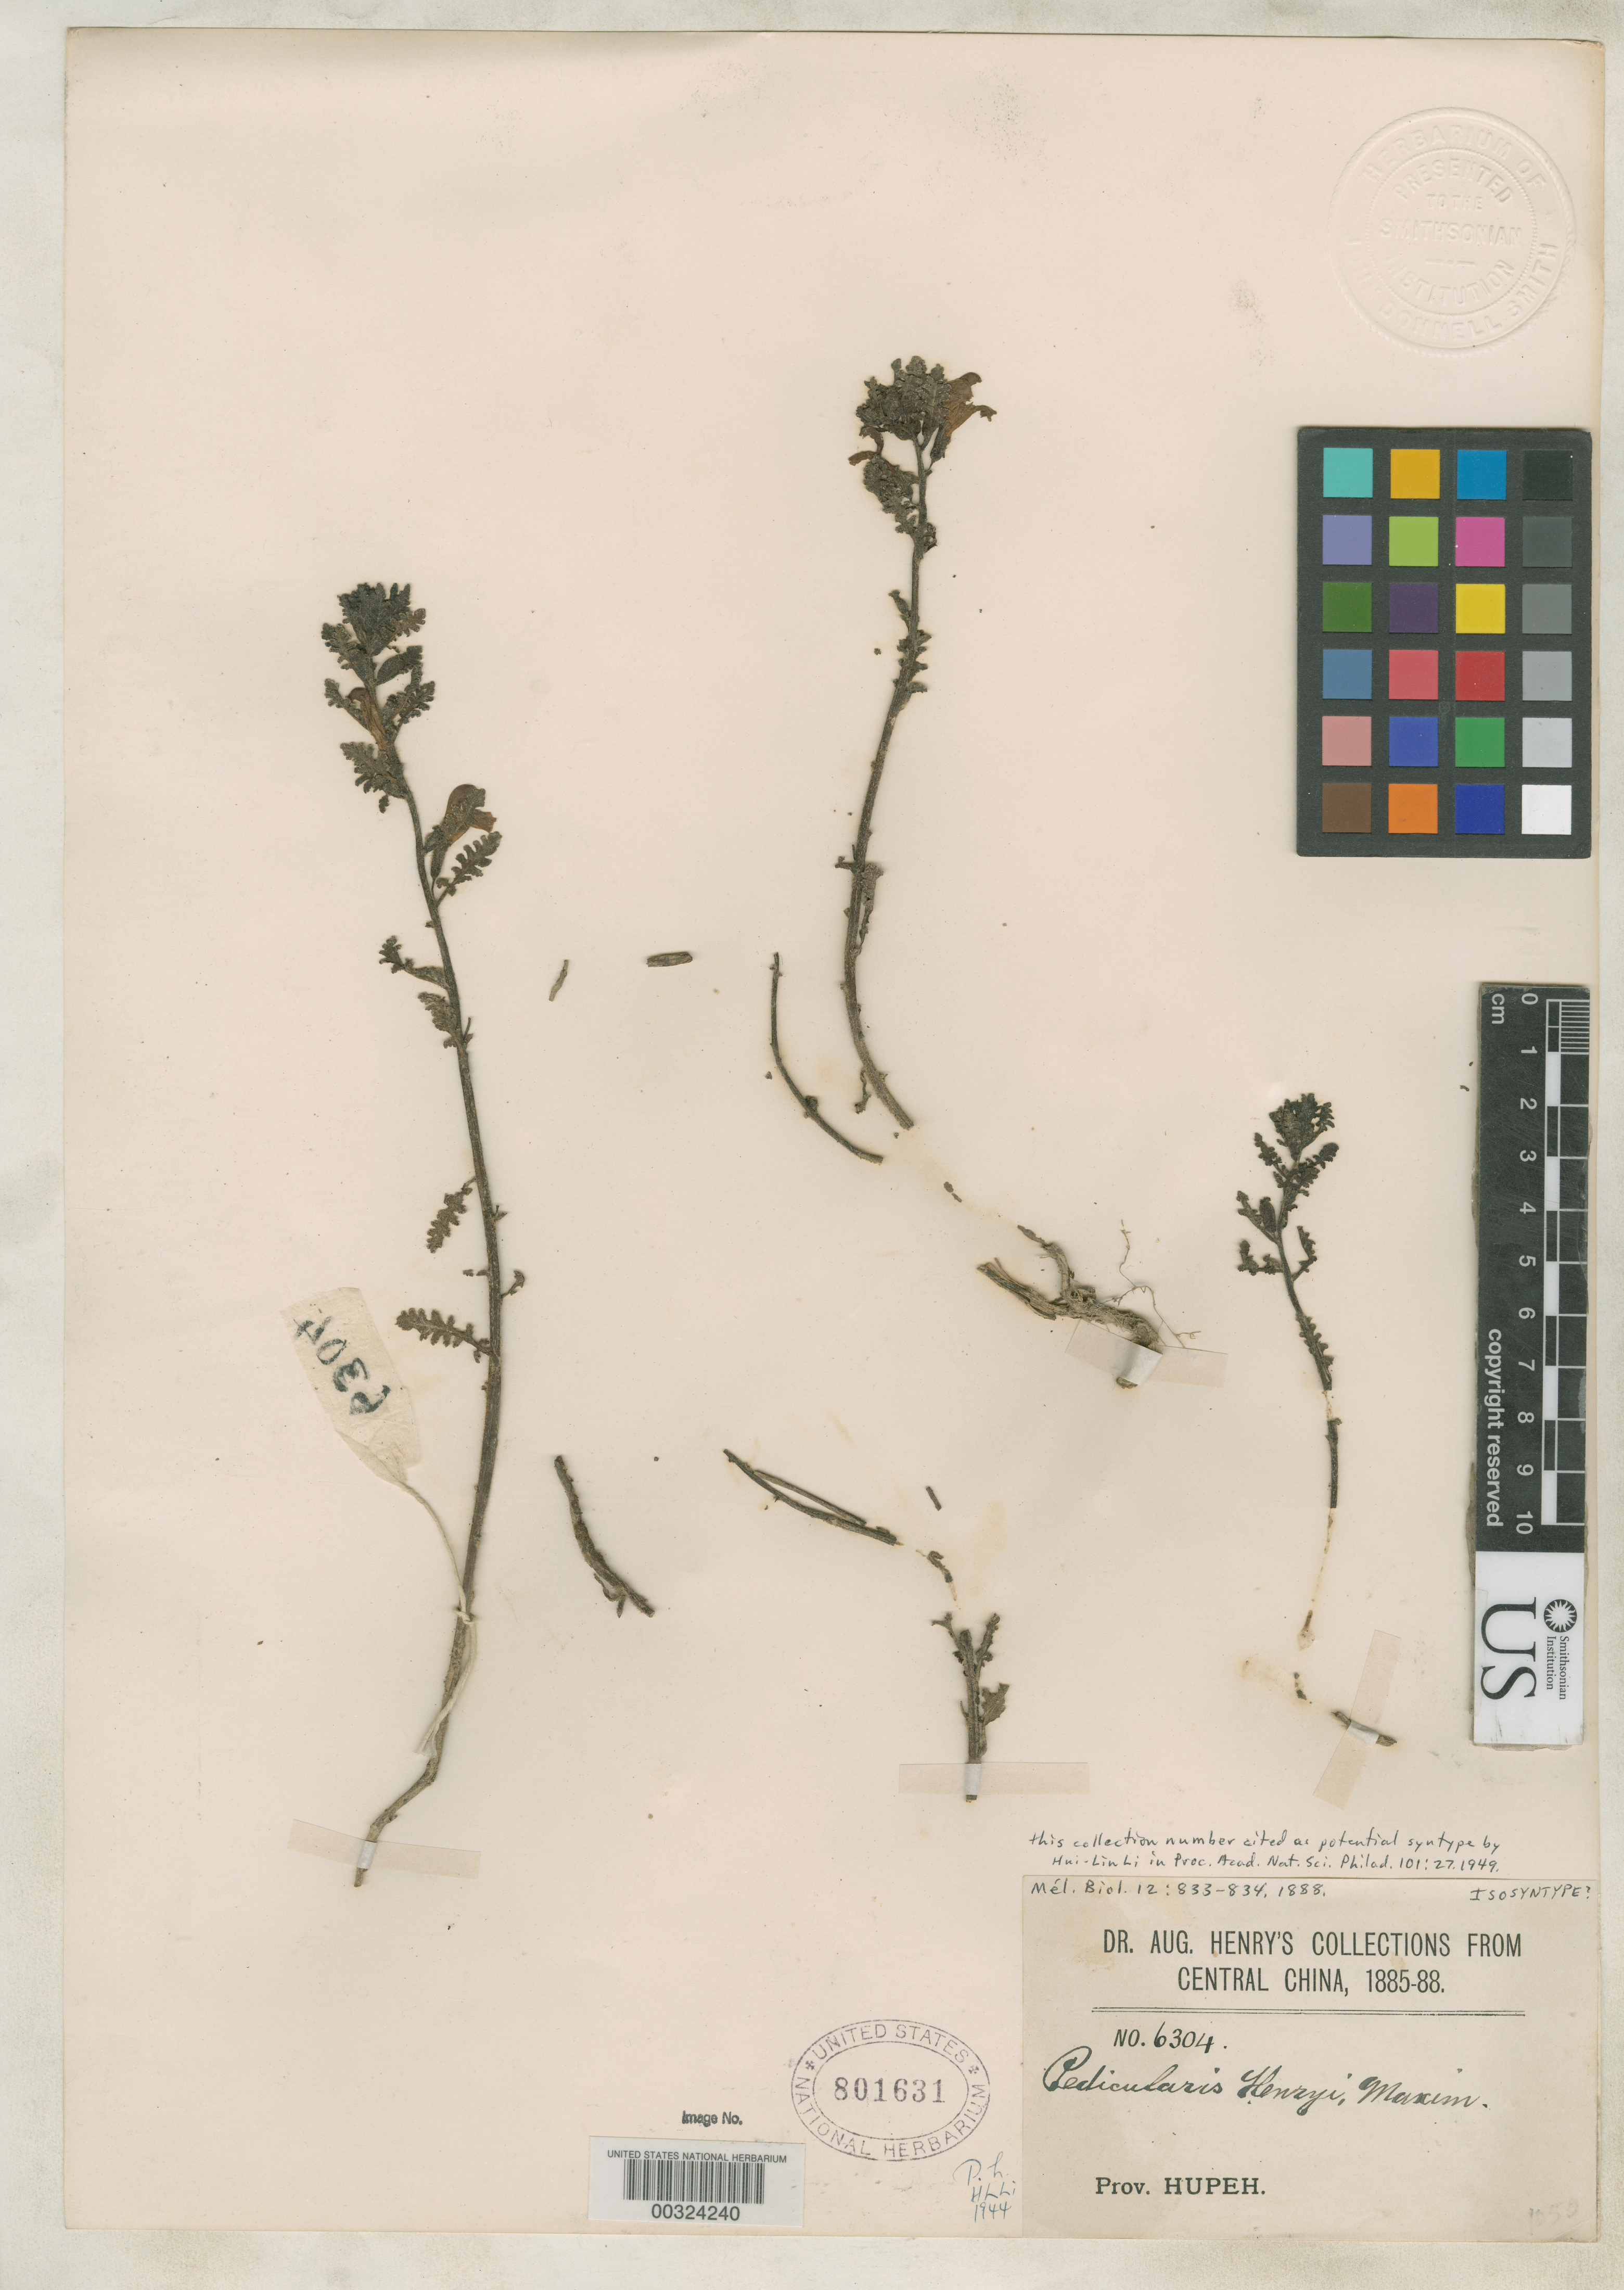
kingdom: Plantae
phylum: Tracheophyta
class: Magnoliopsida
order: Lamiales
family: Orobanchaceae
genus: Pedicularis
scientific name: Pedicularis henryi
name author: Maxim.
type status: Isosyntype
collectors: A. Henry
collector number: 6304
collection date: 1885/1888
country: China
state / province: Hubei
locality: Central China. Prov. Hupeh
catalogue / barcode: US 801631